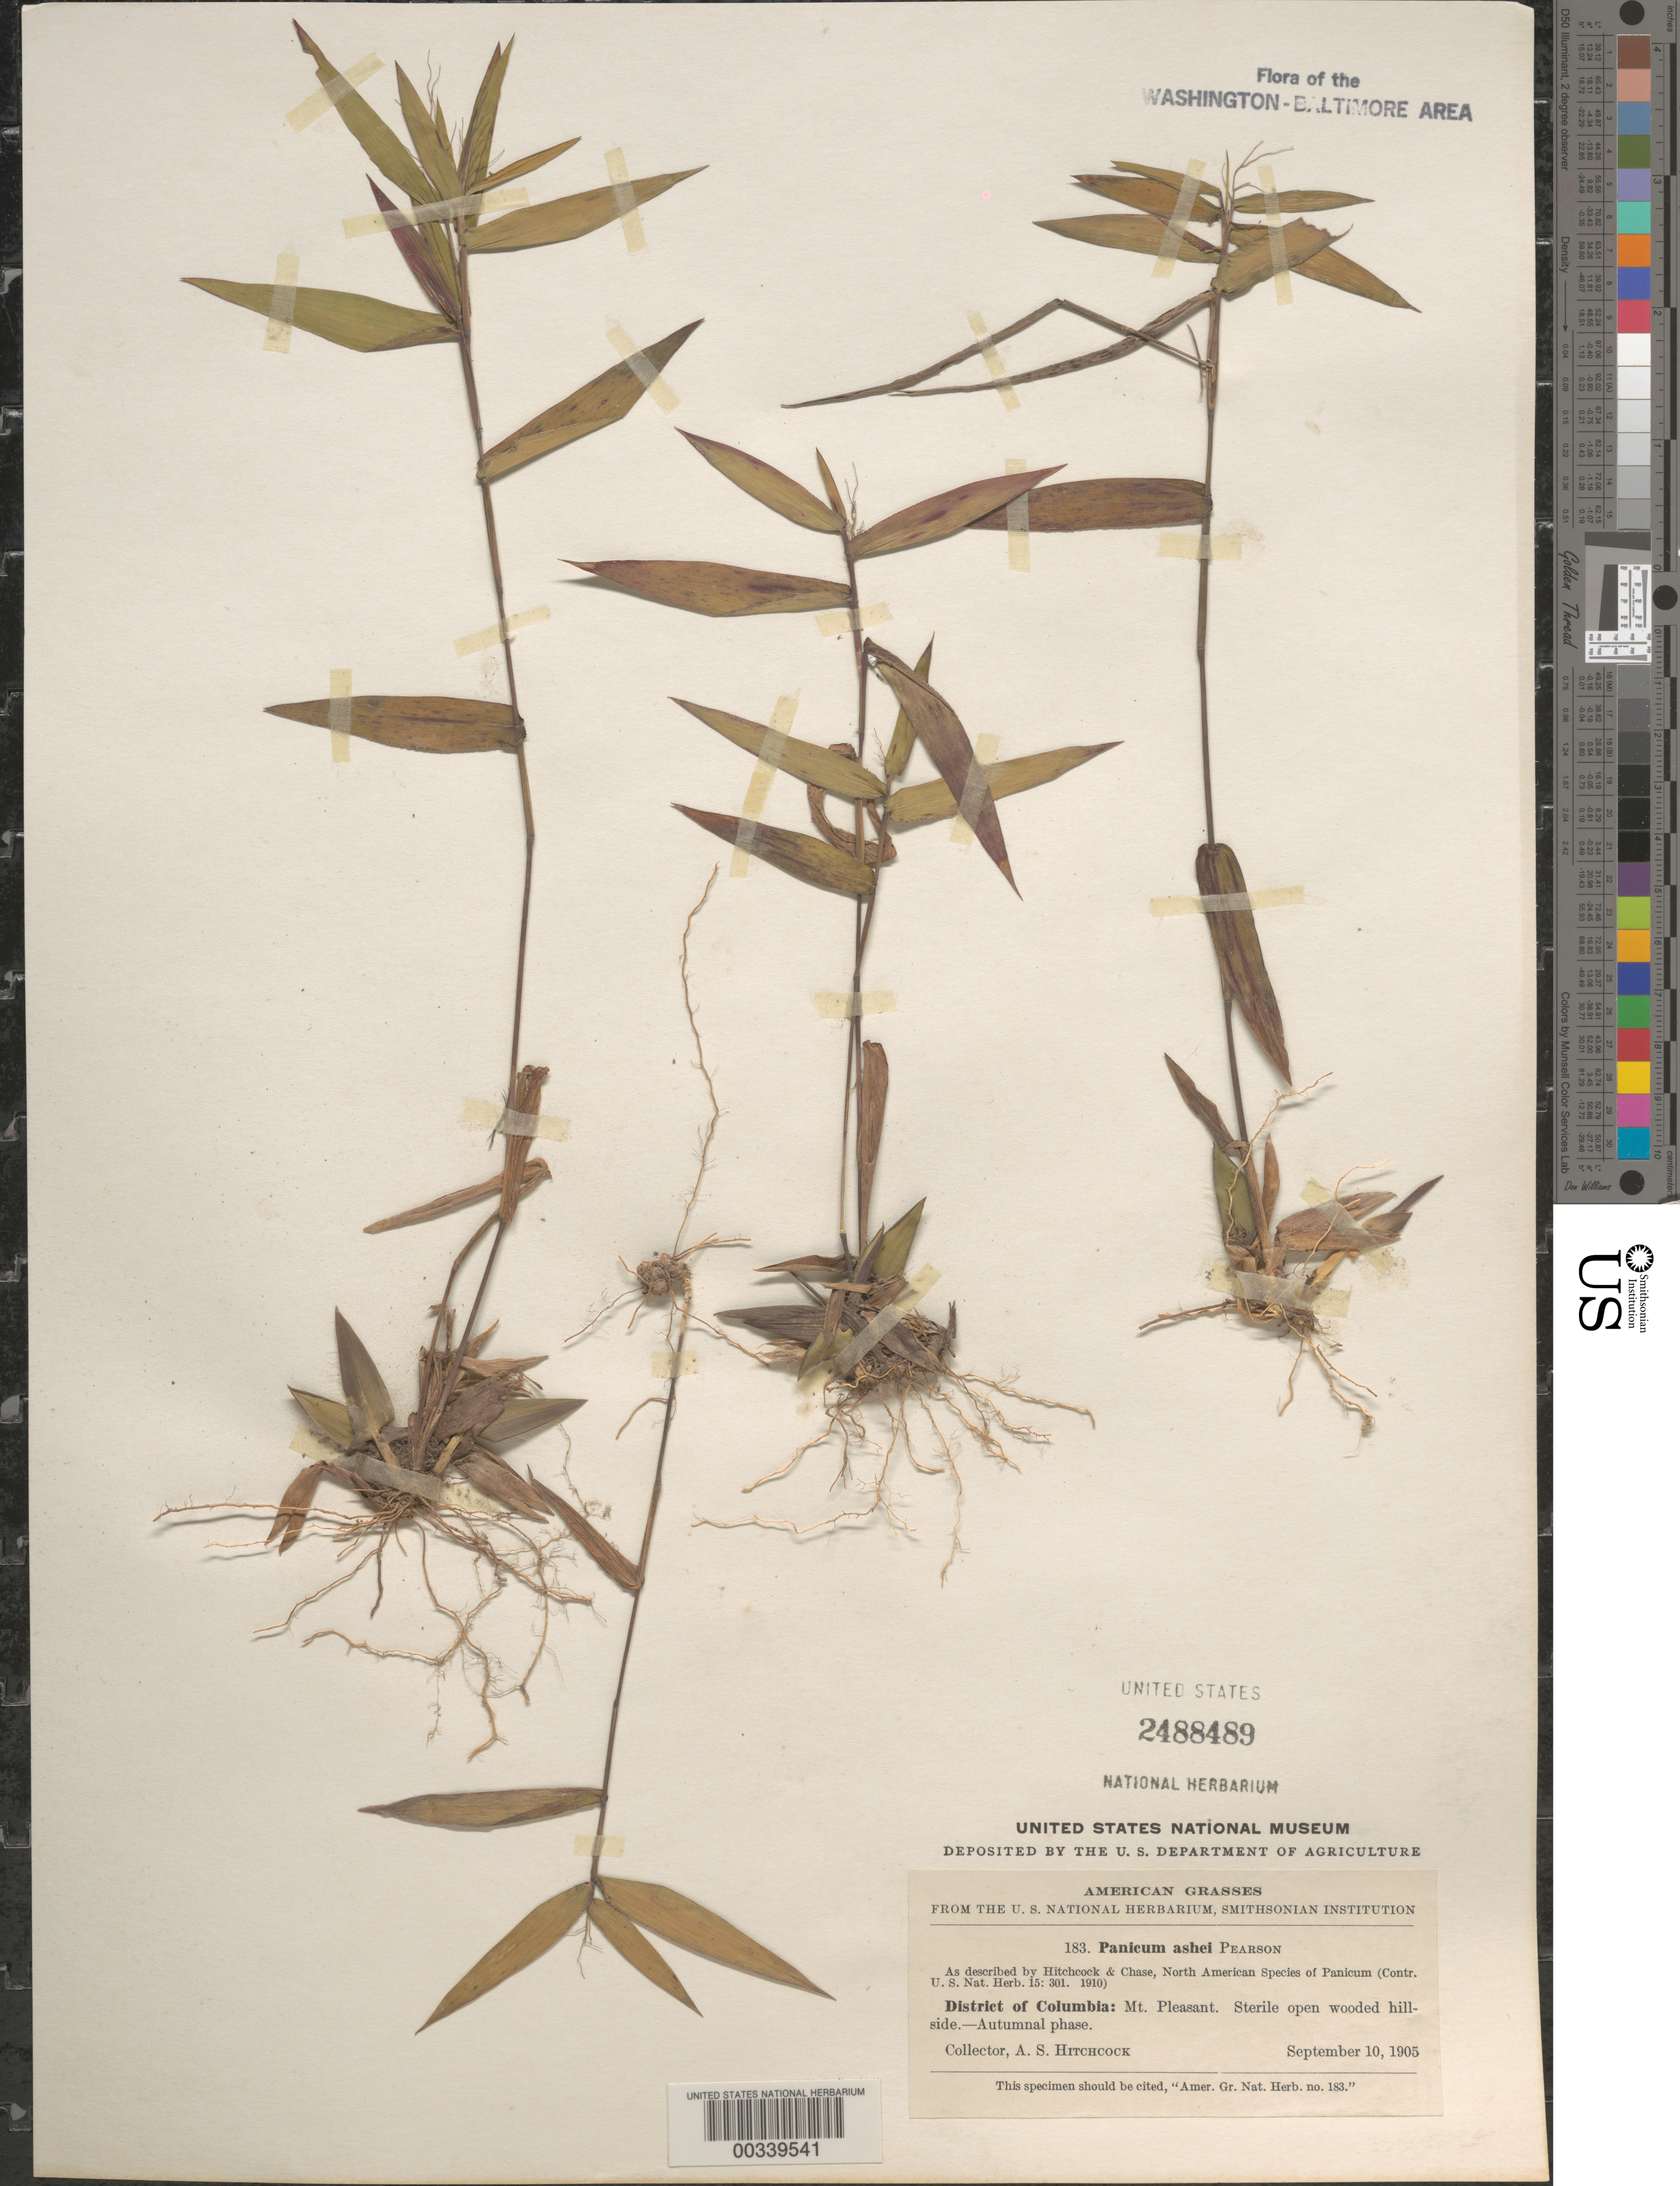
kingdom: Plantae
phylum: Tracheophyta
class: Liliopsida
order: Poales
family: Poaceae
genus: Dichanthelium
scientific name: Dichanthelium commutatum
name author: (Schult.) Gould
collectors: A. S. Hitchcock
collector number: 183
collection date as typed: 10 Sep 1905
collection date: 1905-09-10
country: United States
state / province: District of Columbia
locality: Mount Pleasant Rock Creek Park and Vicinity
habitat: Sterile open wooded hillside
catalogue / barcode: US 2488489